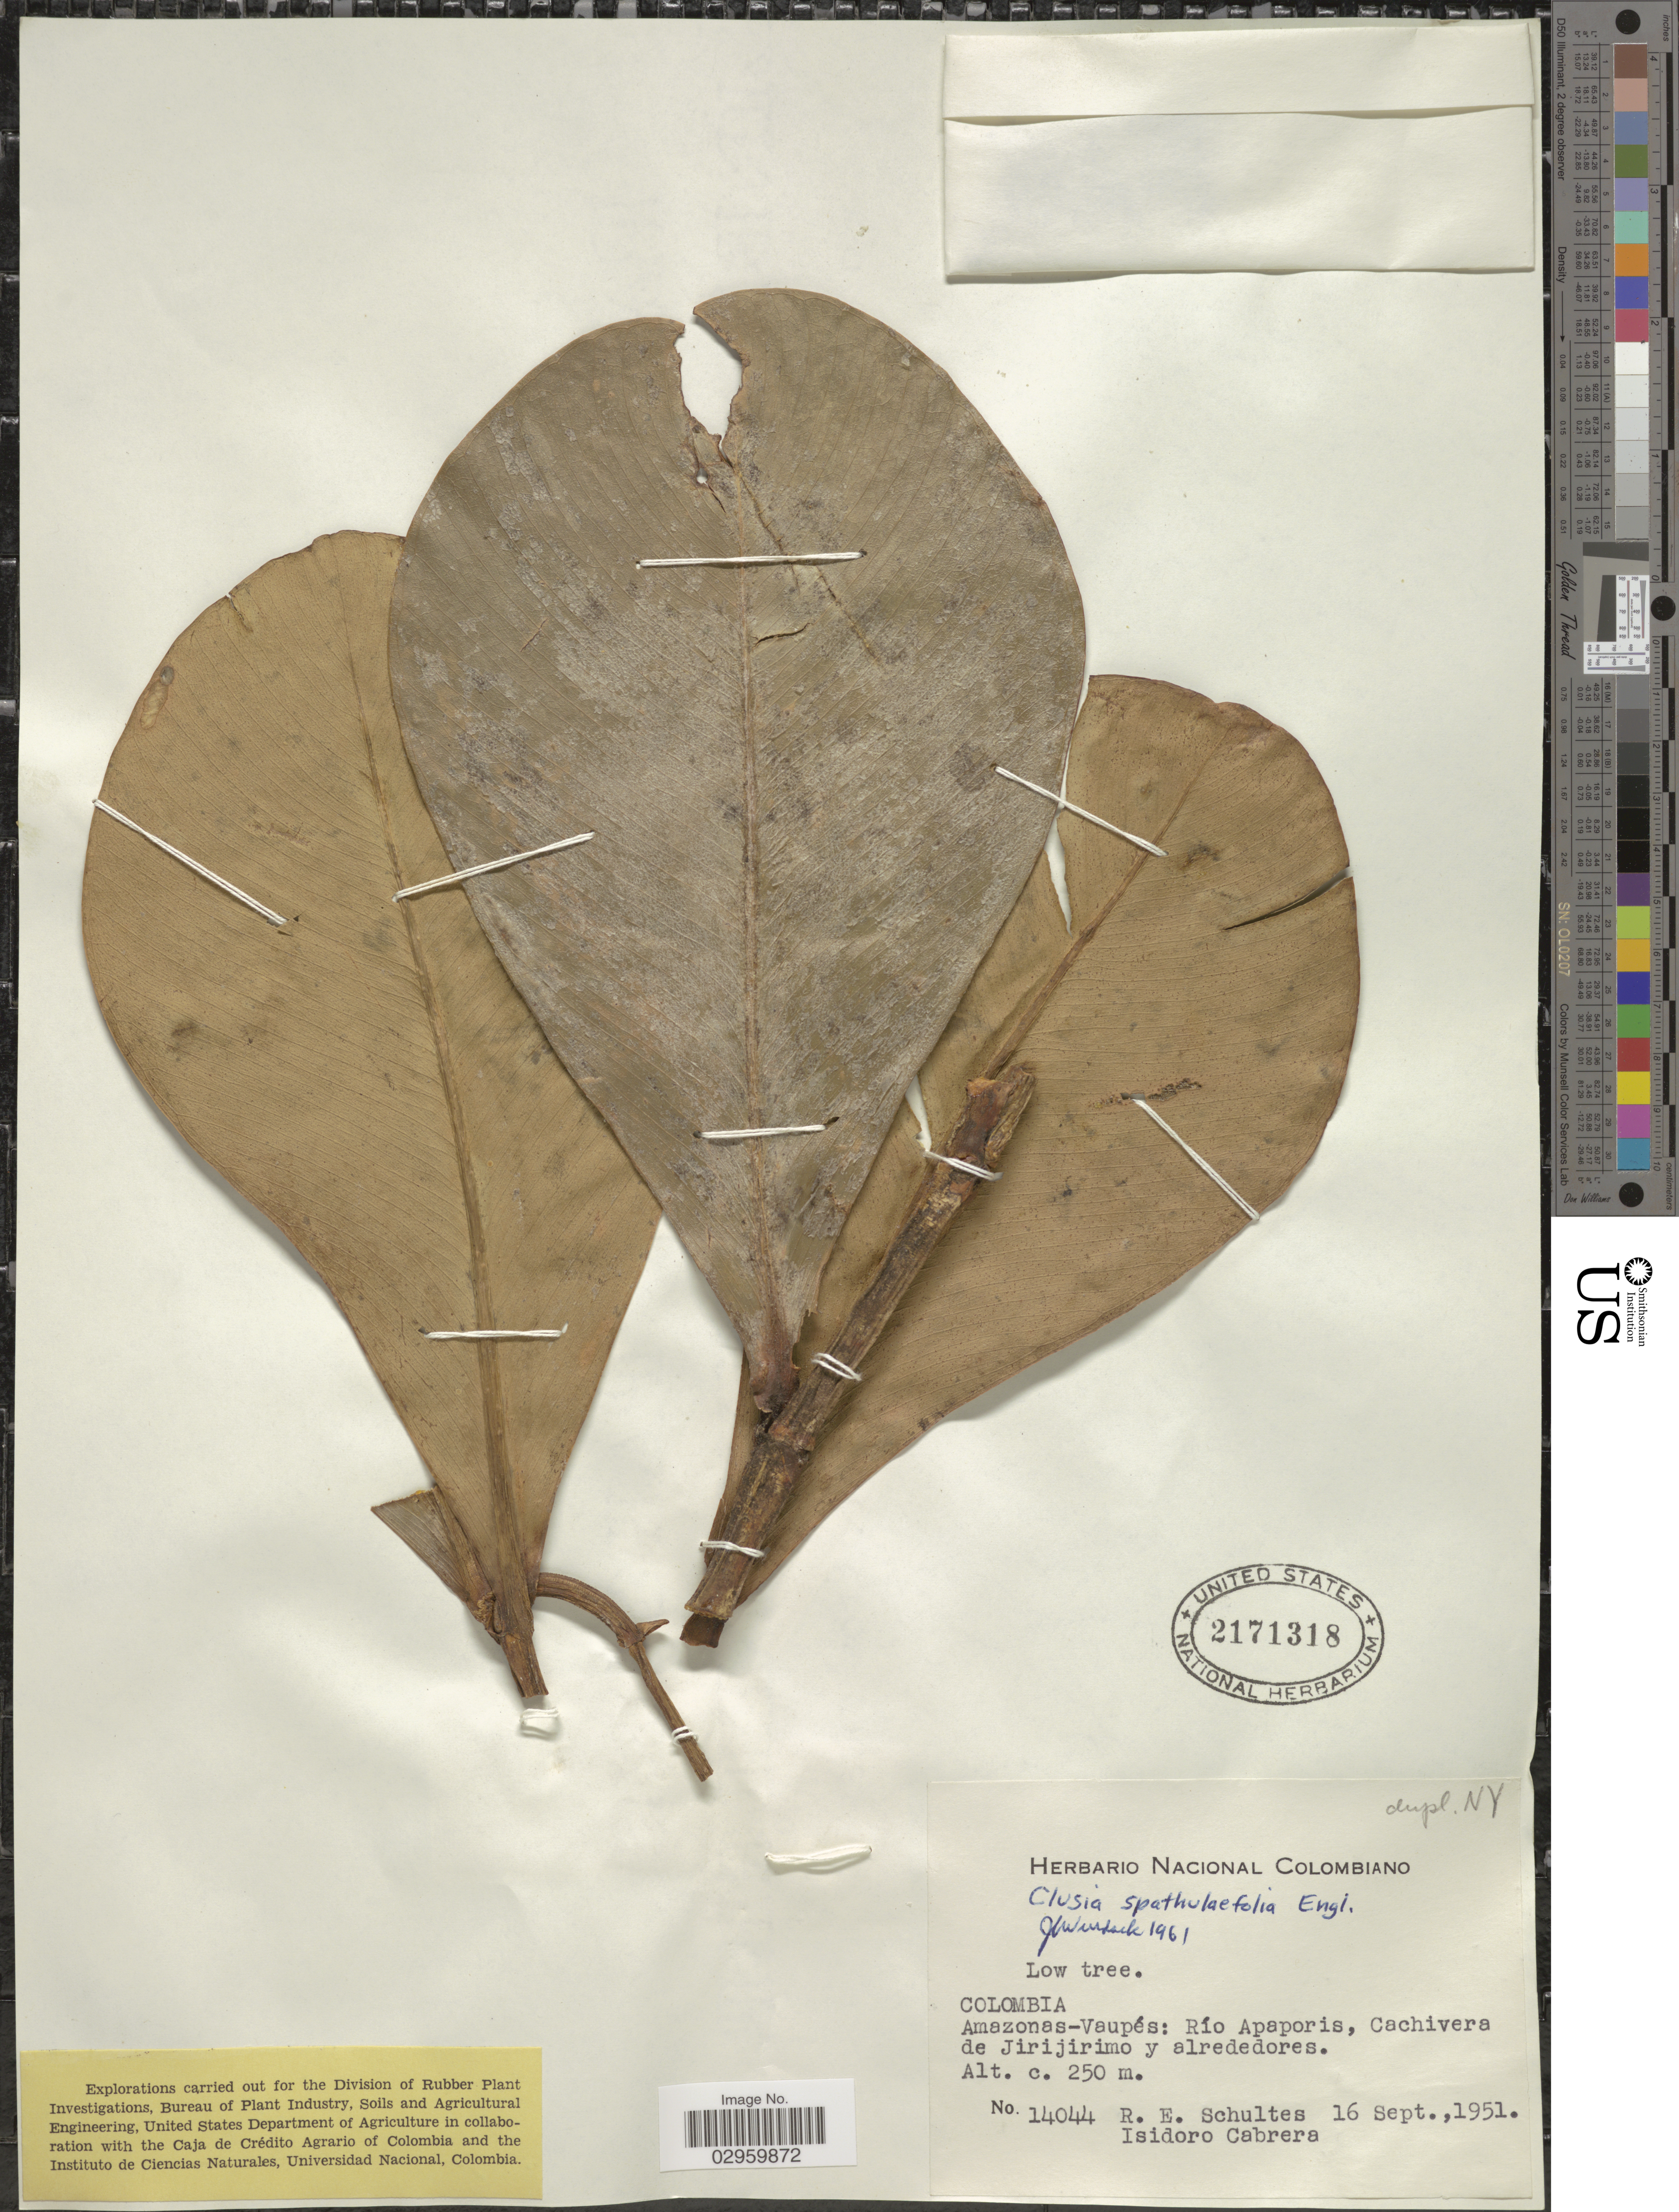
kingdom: Plantae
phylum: Tracheophyta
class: Magnoliopsida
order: Malpighiales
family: Clusiaceae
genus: Clusia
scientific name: Clusia spathulifolia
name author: Engl.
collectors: R. E. Schultes & I. Cabrera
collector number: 14044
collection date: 1951-09-16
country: Colombia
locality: Amazonas-Vaupés: Río Apaporis, Cachivera de Jirijirimo y alrededores.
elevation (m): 250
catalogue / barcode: US 2171318